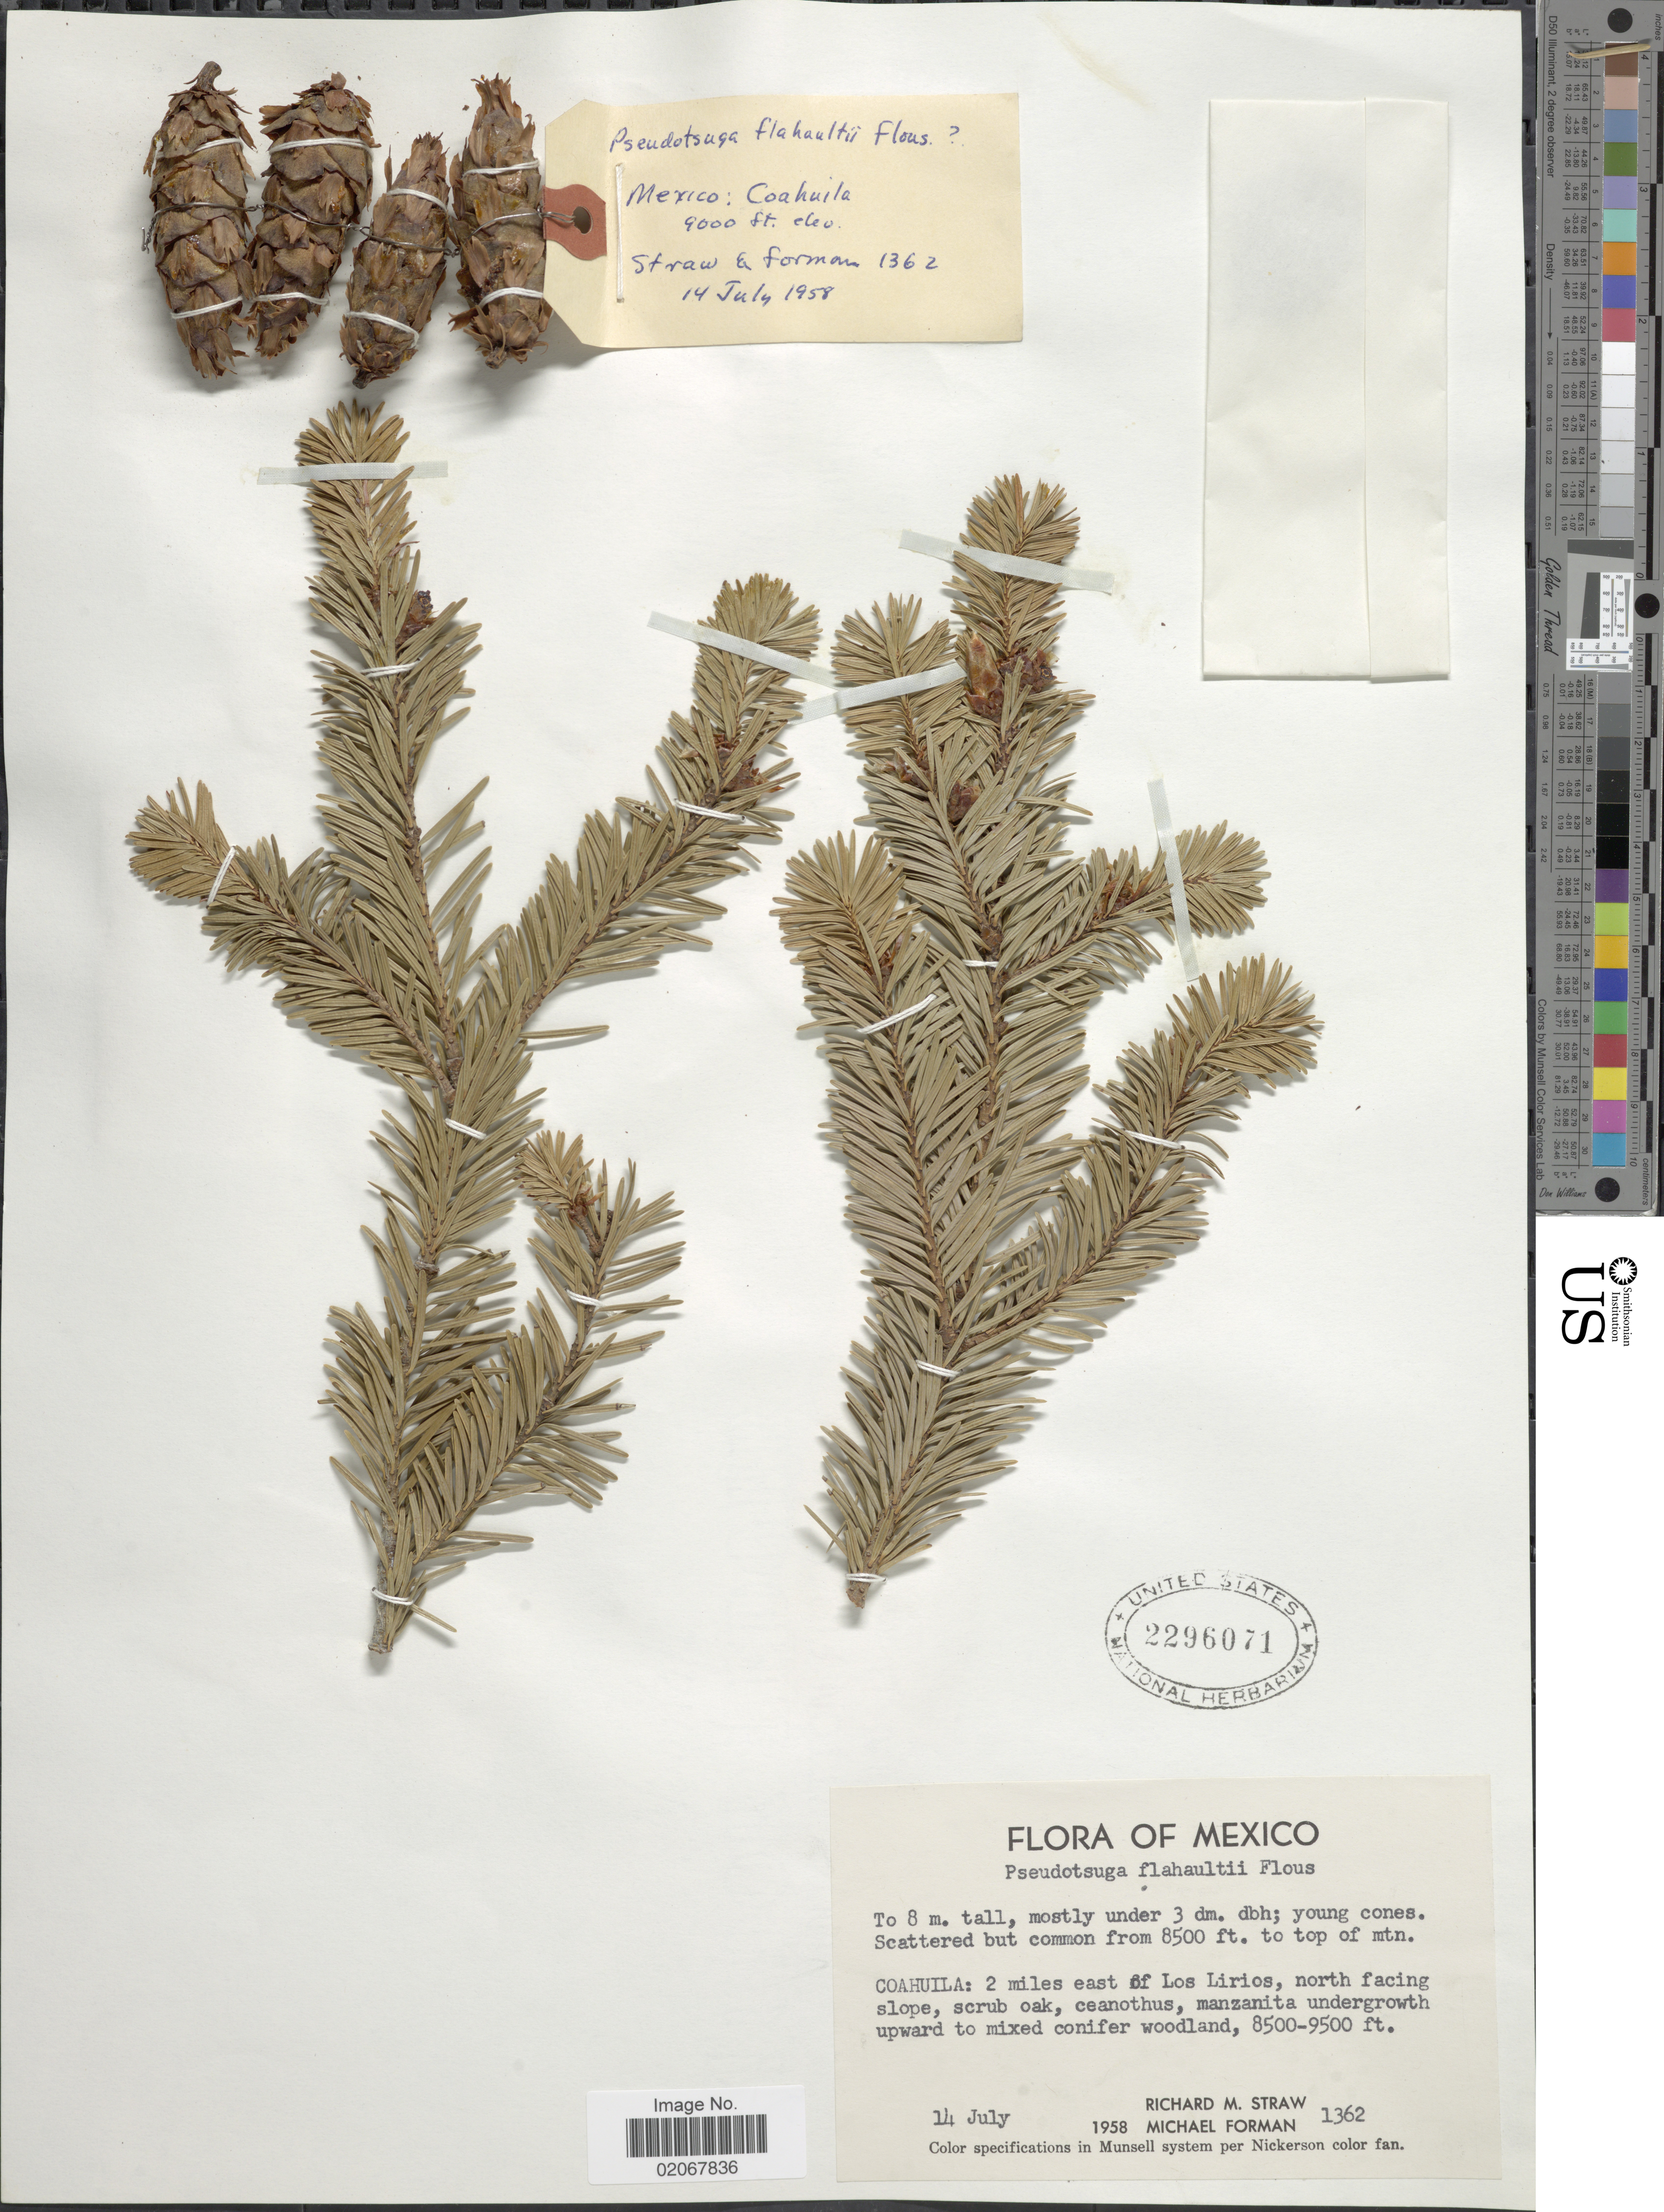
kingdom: Plantae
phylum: Tracheophyta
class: Pinopsida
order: Pinales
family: Pinaceae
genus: Pseudotsuga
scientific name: Pseudotsuga menziesii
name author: (Mirb.) Franco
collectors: R. M. Straw & Forman, M.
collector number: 1362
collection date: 1958-07-14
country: Mexico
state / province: Coahuila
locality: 2 miles east of Los Lirios, north facing slope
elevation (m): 2591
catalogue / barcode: US 2296071